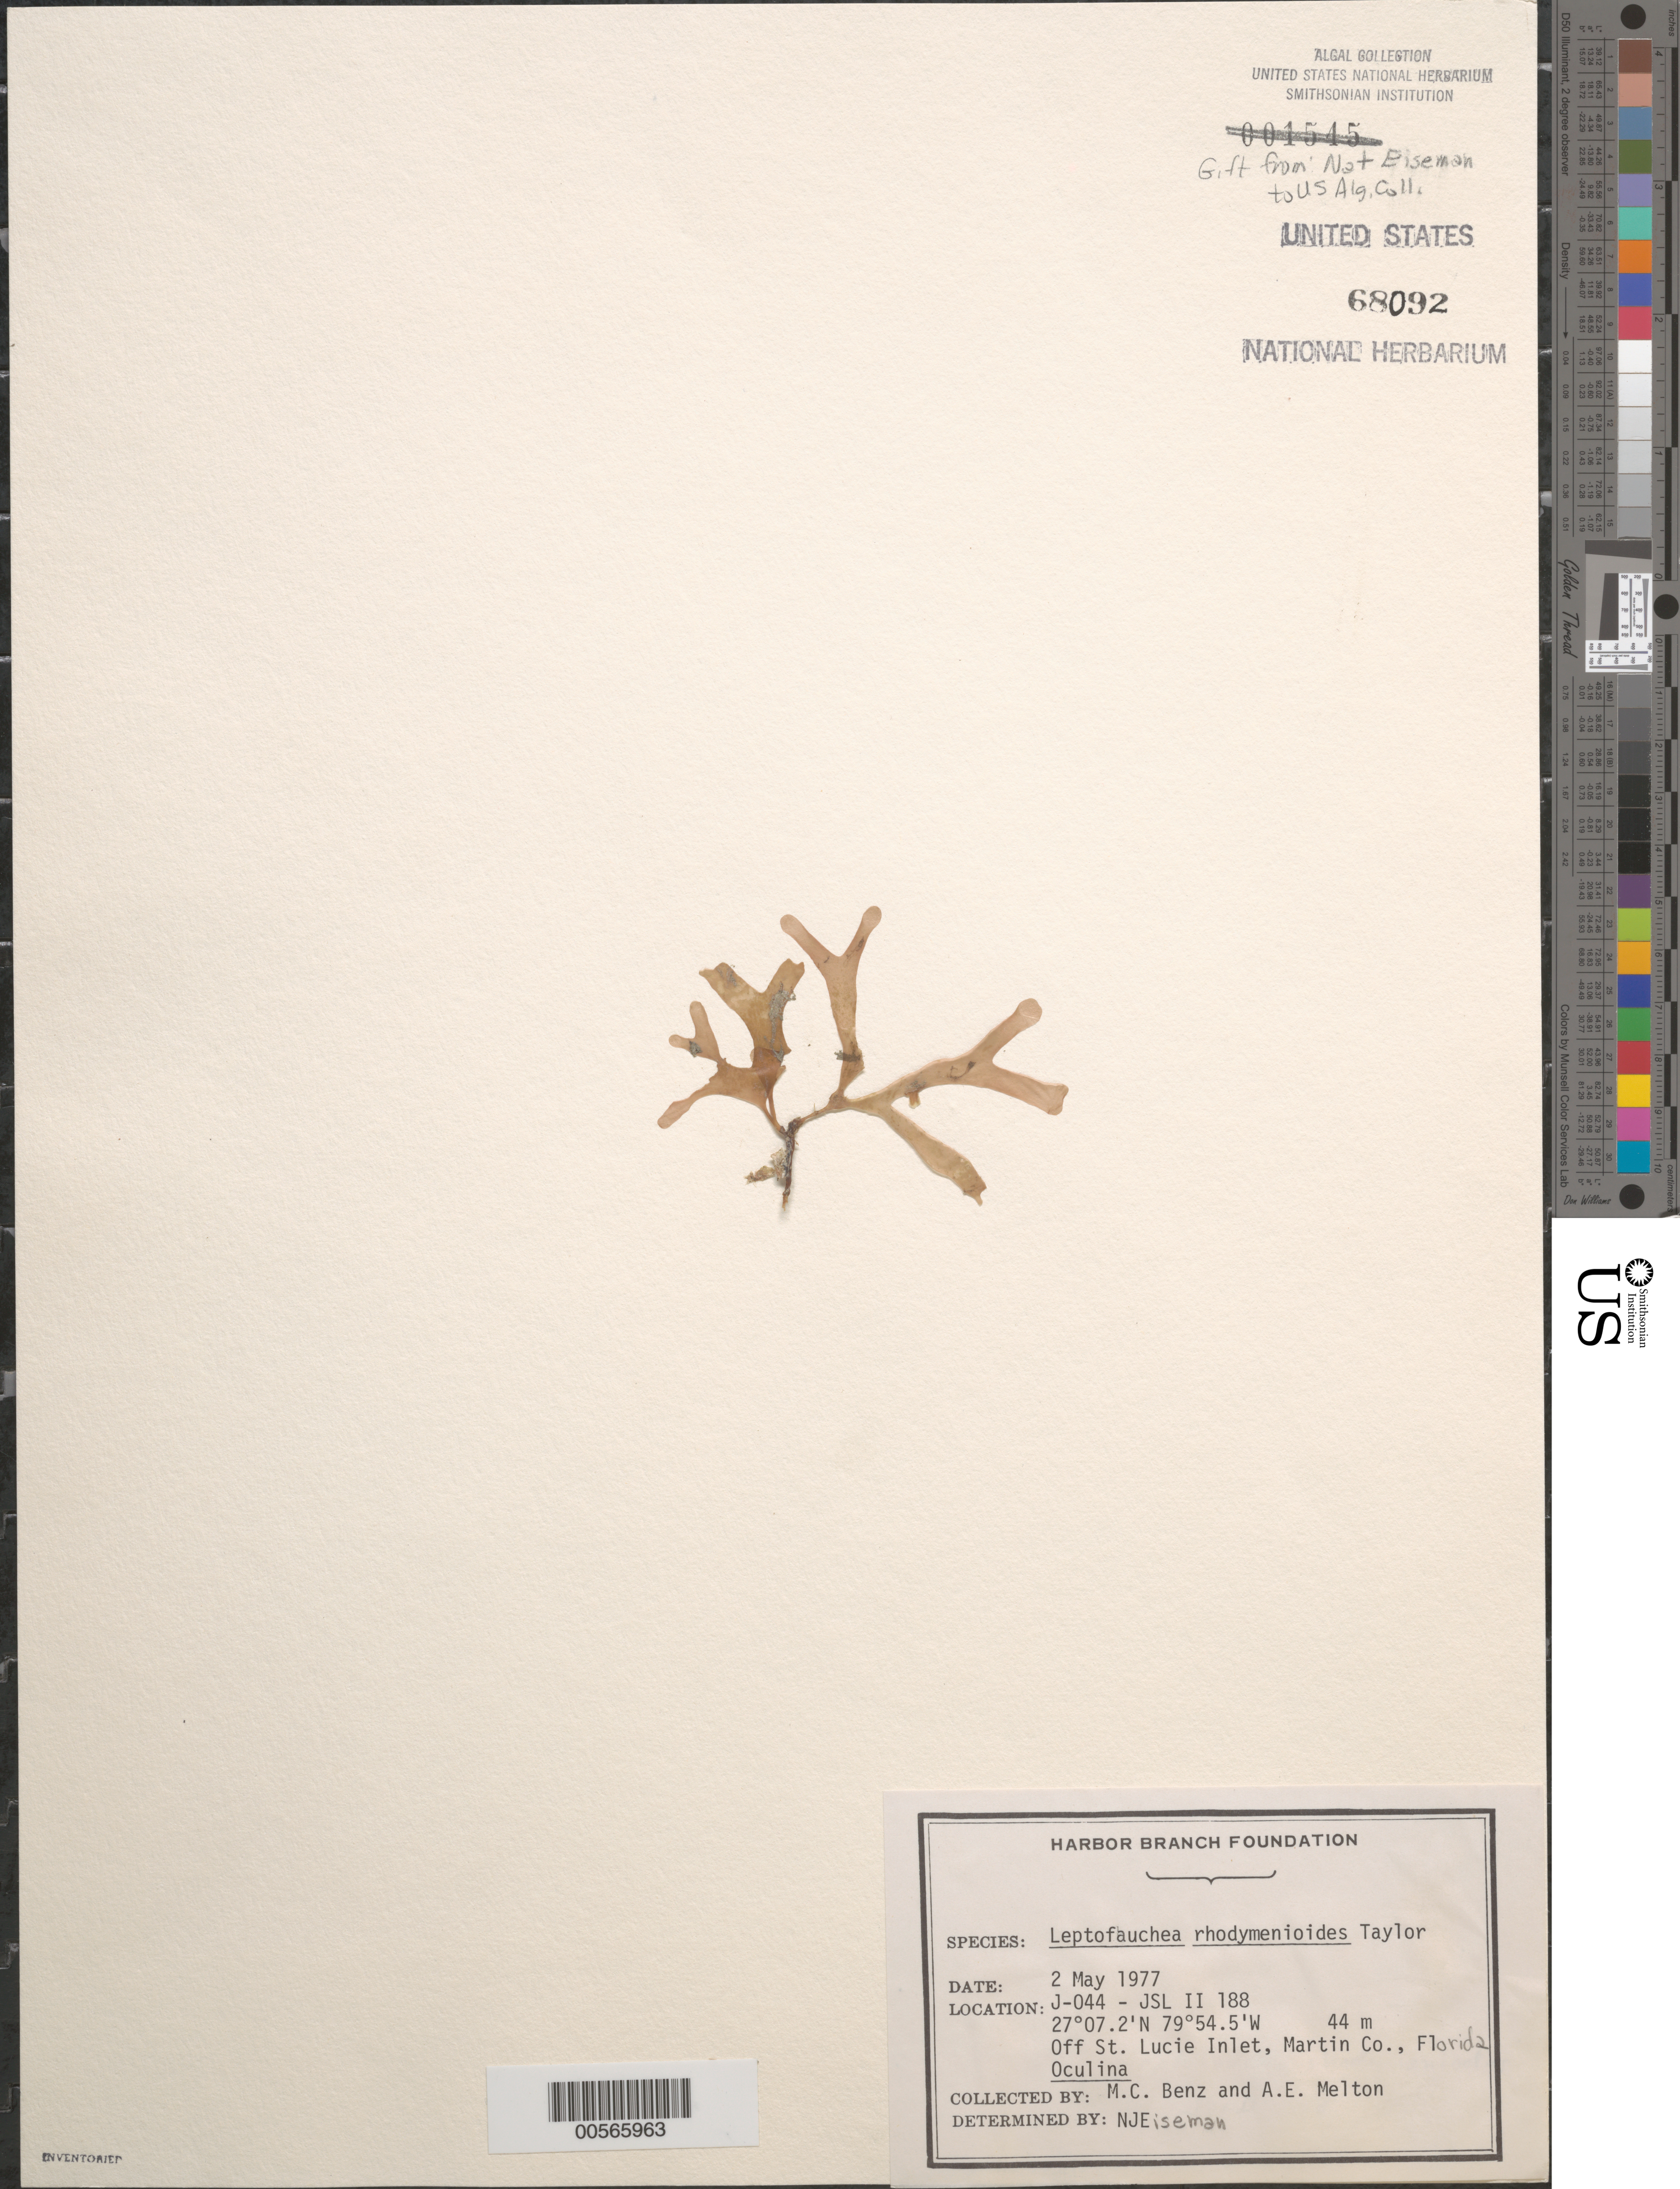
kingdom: Plantae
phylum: Rhodophyta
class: Florideophyceae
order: Rhodymeniales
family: Faucheaceae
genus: Leptofauchea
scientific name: Leptofauchea rhodymenioides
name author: W.R. Taylor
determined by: Eiseman, N. J.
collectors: M. Benz & A. Melton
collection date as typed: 02 May 1977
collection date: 1977-05-02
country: United States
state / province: Florida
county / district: Martin County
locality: Off St. Lucie Inlet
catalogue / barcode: US 68092